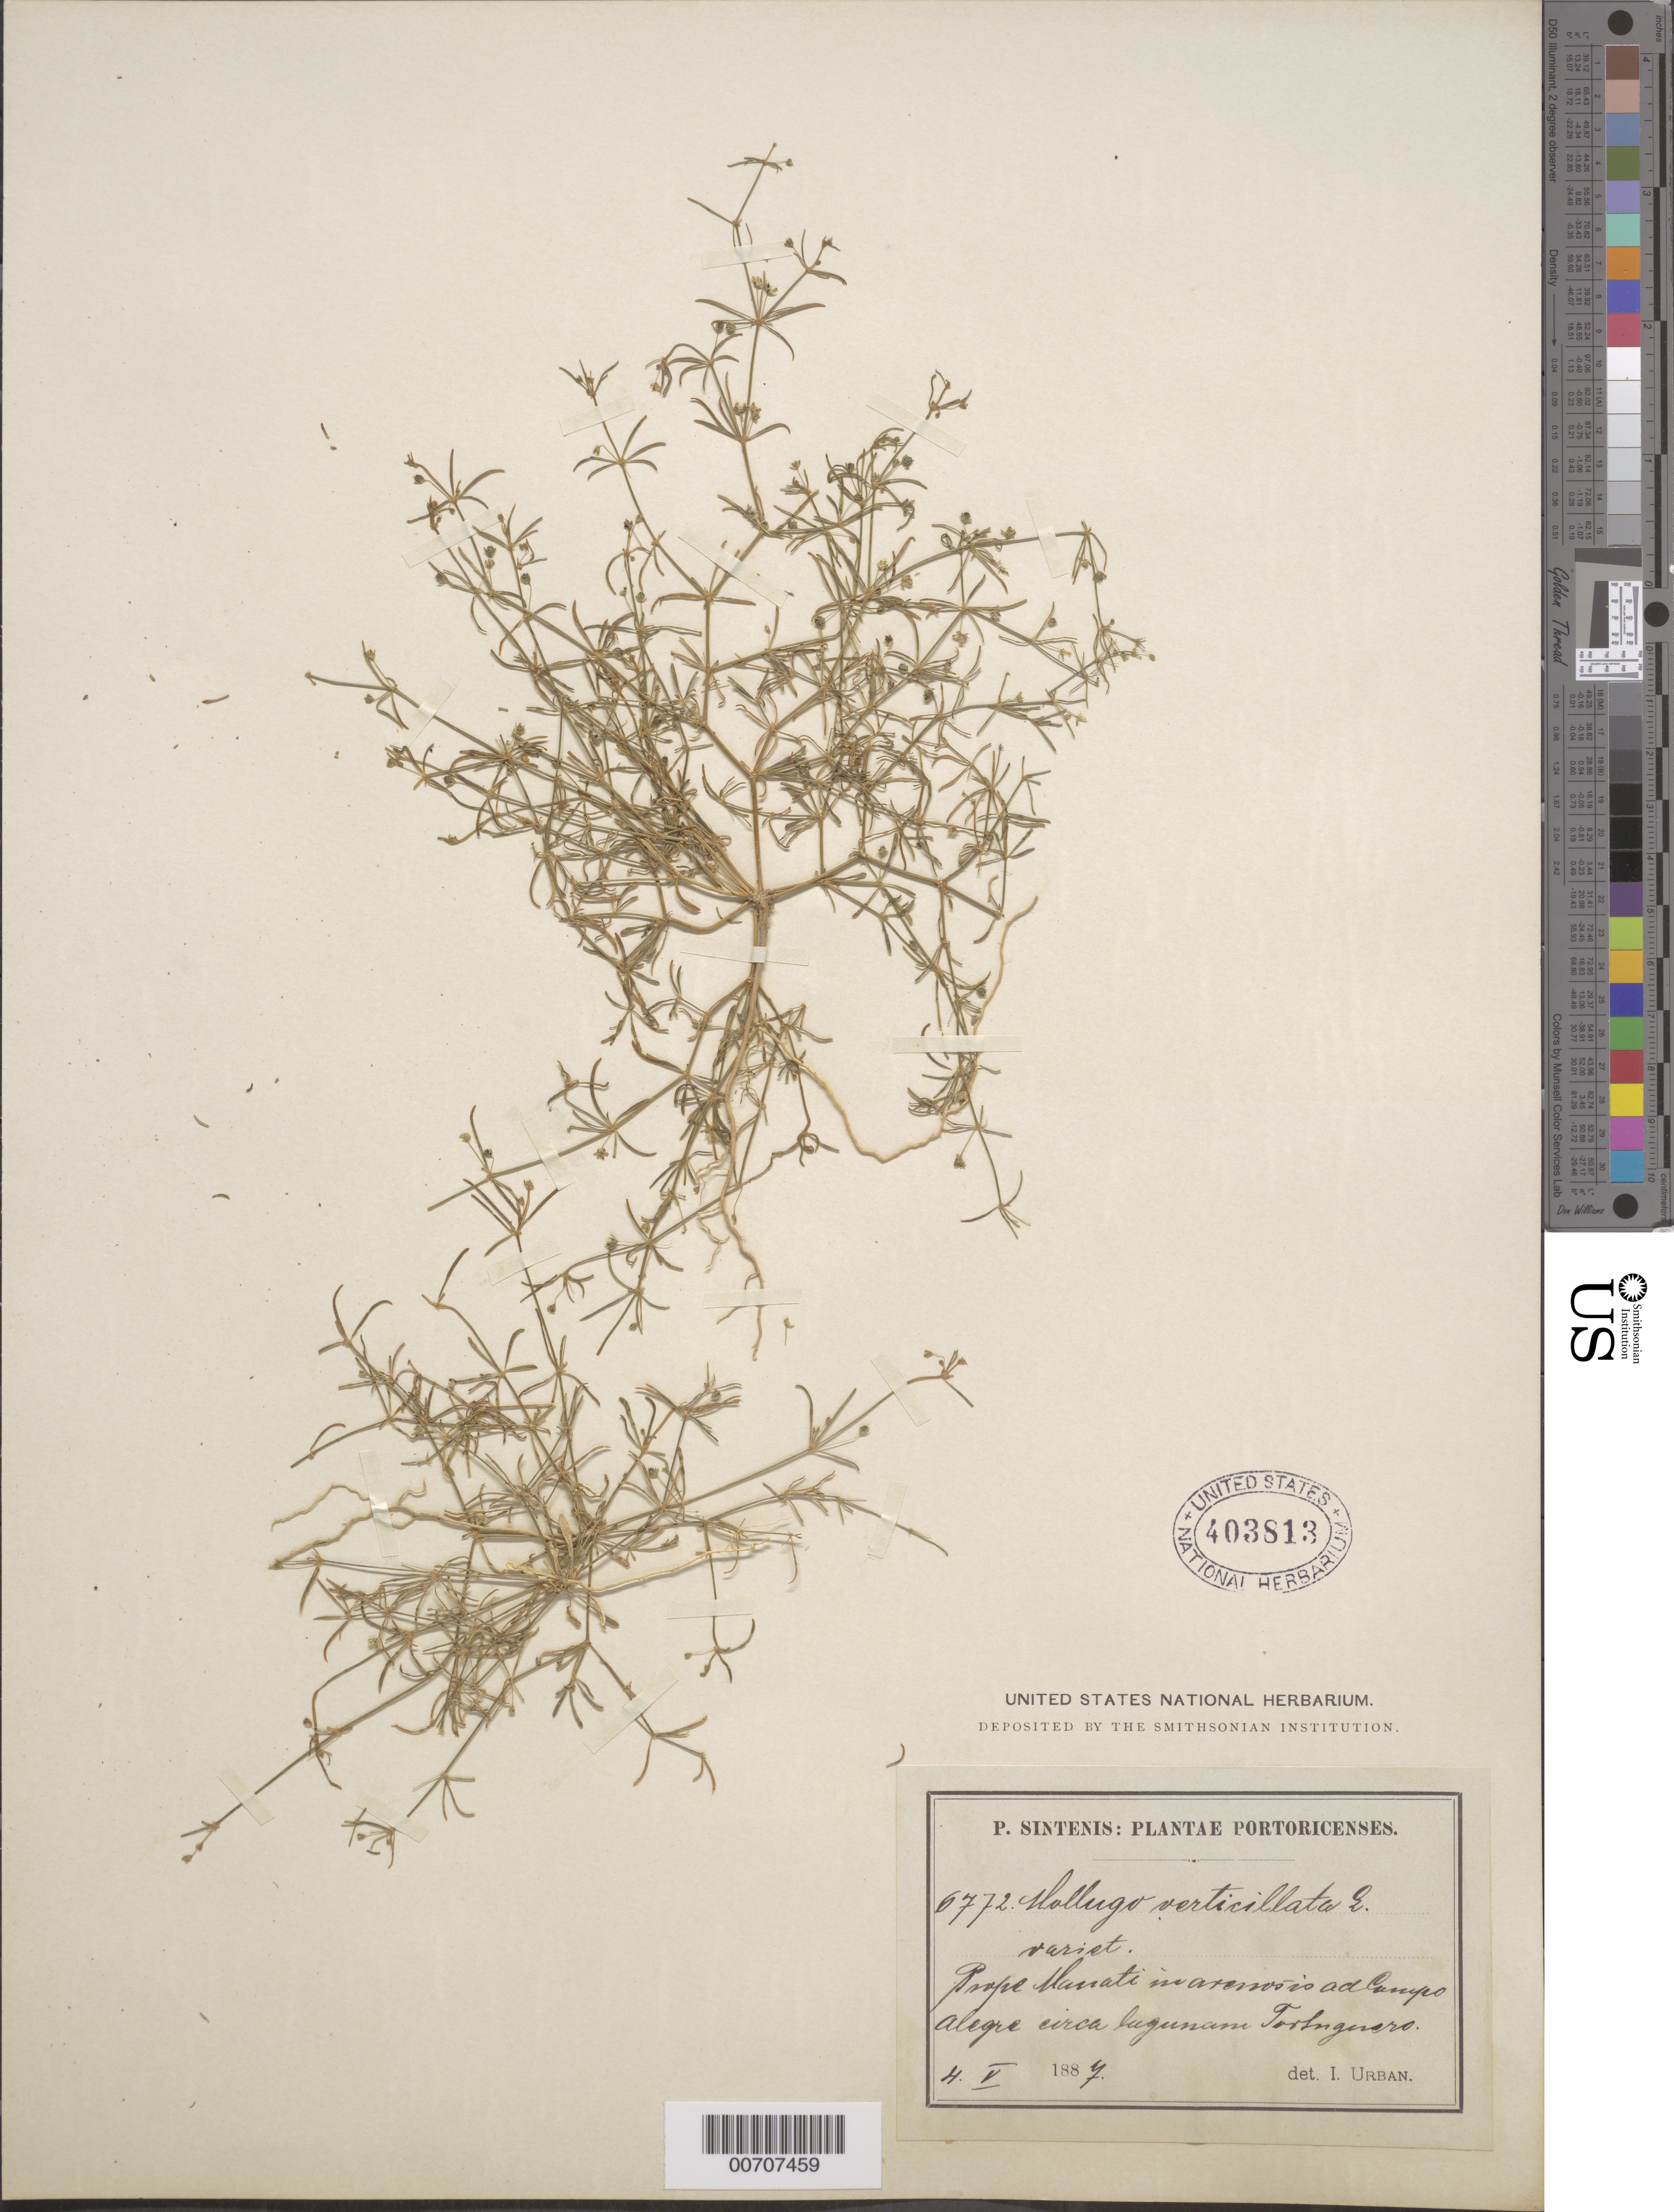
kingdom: Plantae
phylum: Tracheophyta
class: Magnoliopsida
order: Caryophyllales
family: Molluginaceae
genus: Mollugo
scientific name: Mollugo verticillata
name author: L.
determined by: Urban, Ignatz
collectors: P. Sintenis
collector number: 6772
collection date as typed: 04 May 1887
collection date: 1887-05-04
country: Puerto Rico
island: Greater Antilles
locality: Prope Manati in arenosis ad Cauyco alegre circa lugunam Tortuguero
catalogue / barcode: US 403813